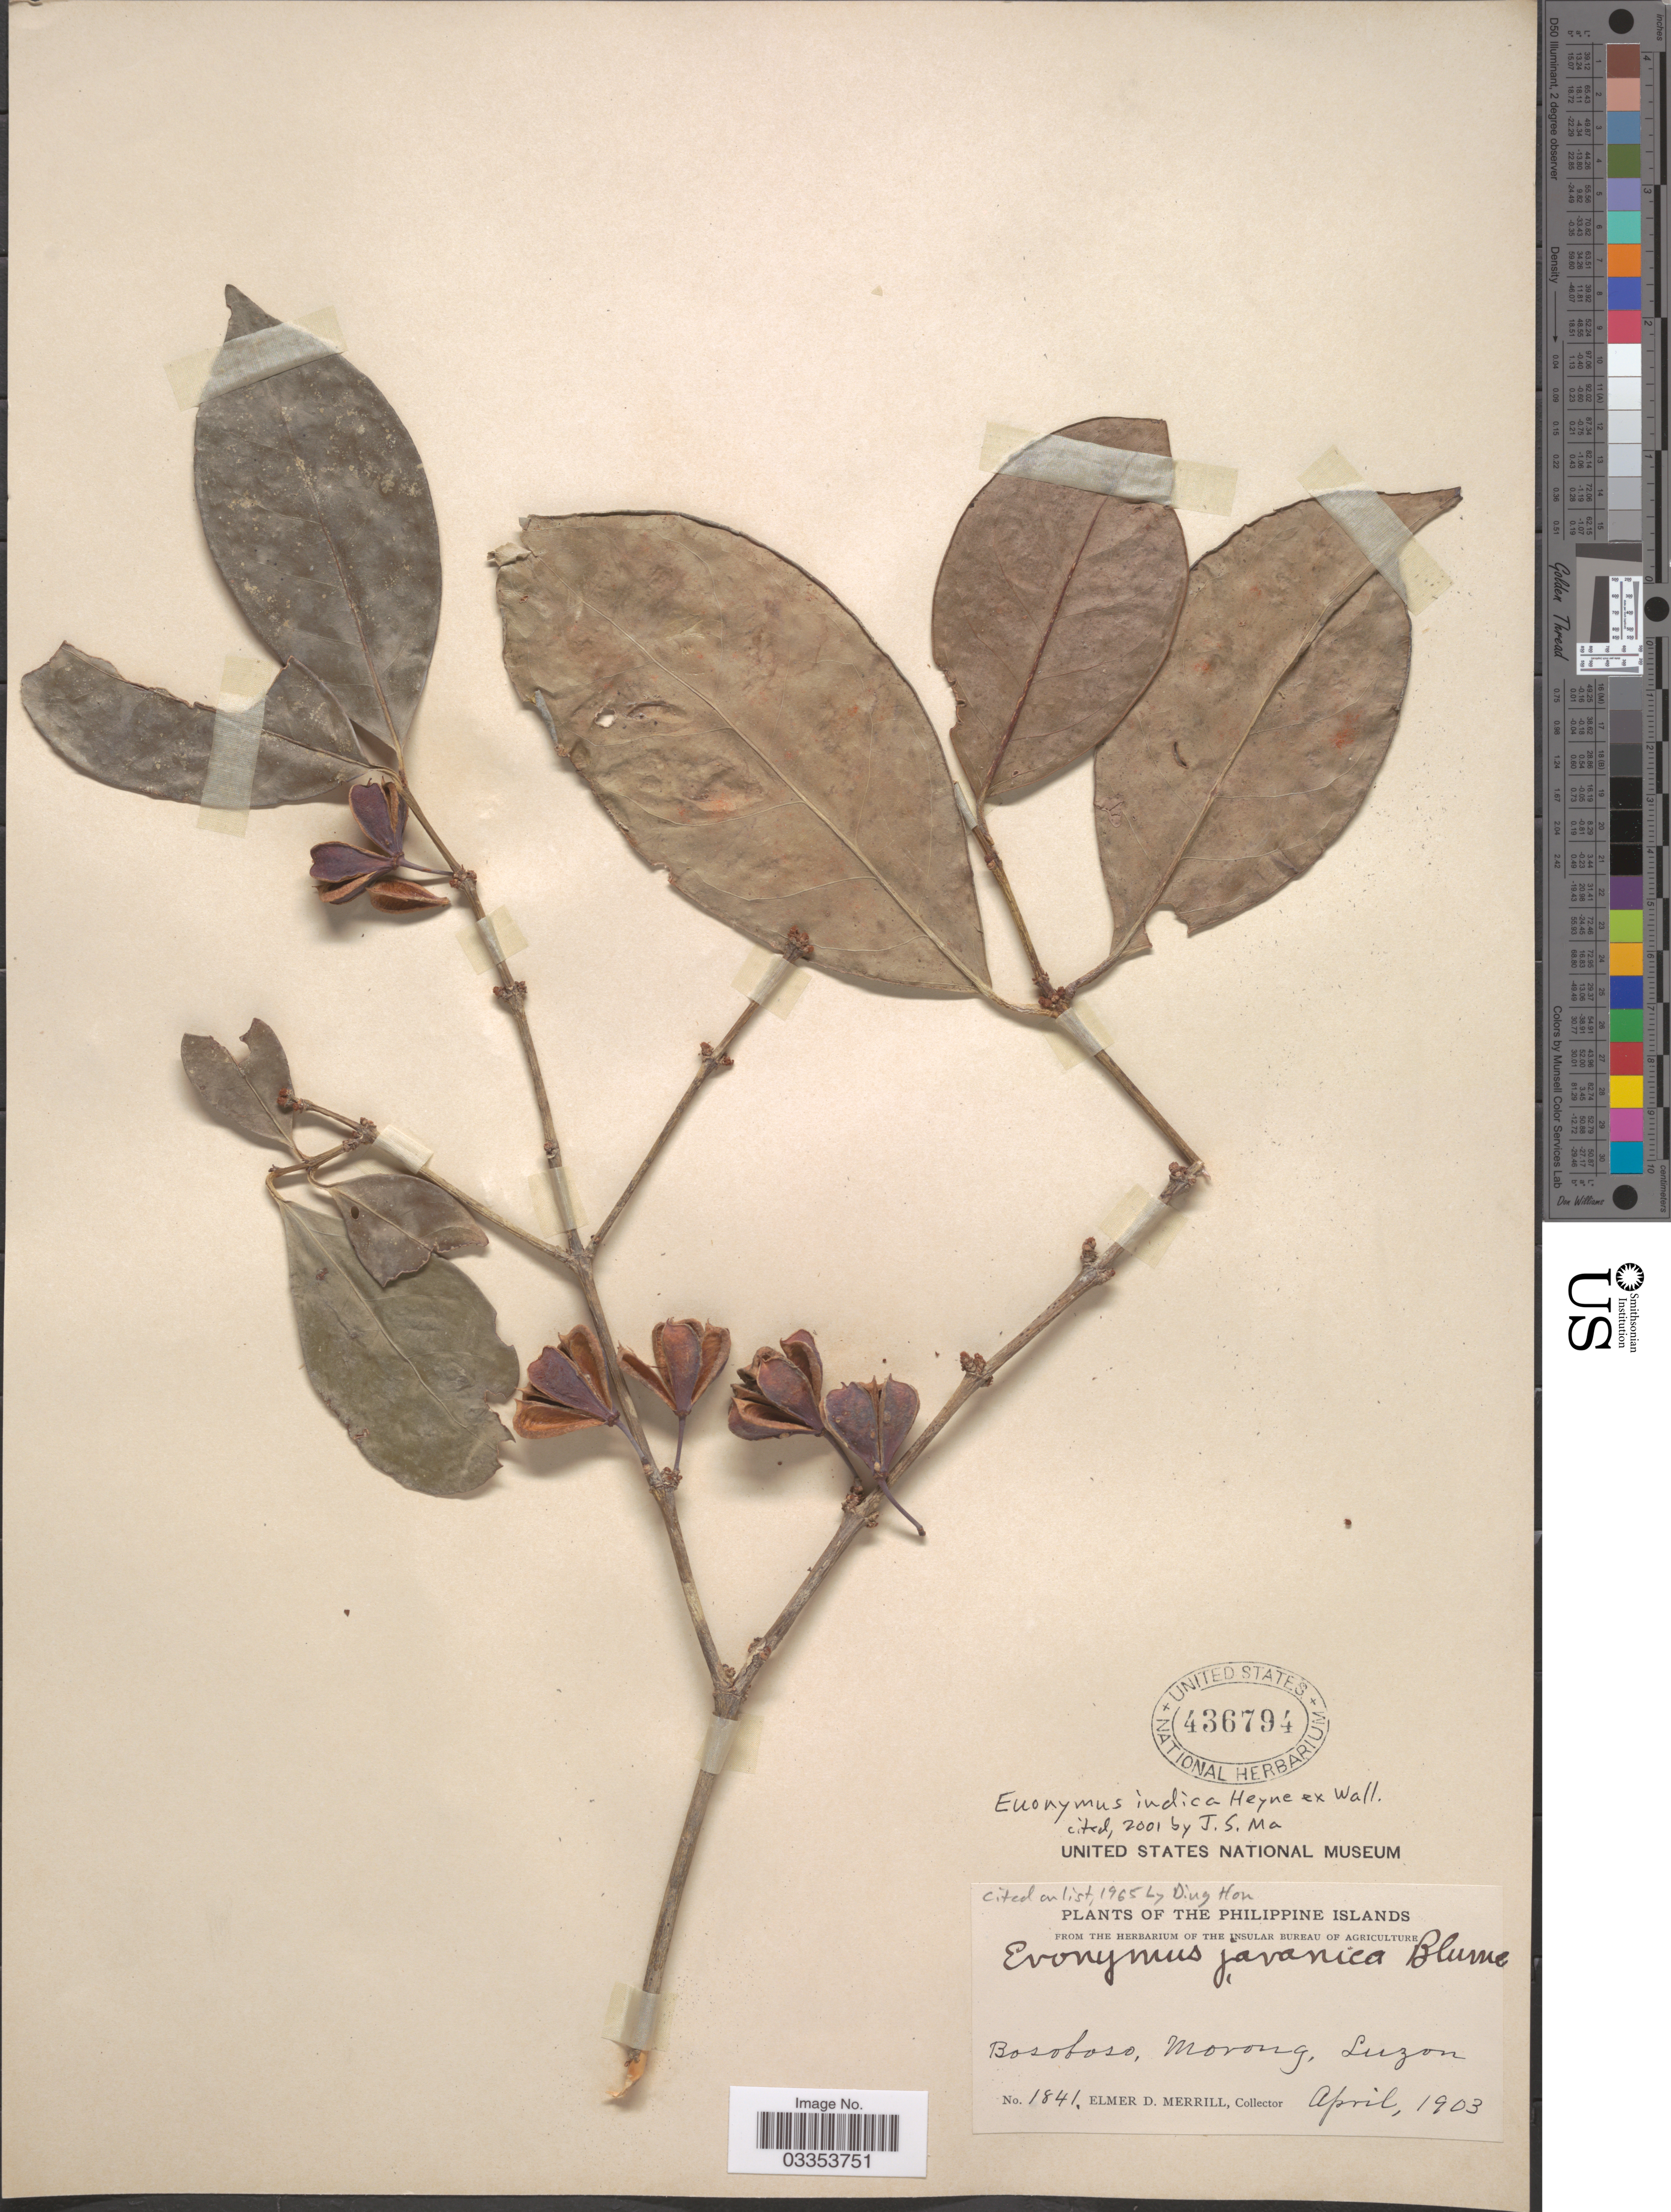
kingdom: Plantae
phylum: Tracheophyta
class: Magnoliopsida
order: Celastrales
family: Celastraceae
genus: Euonymus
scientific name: Euonymus indicus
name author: B. Heyne ex Wall.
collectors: E. D. Merrill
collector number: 1841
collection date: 1903-04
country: Philippines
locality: The Philippine Islands. Bosoboso, Morong, Luzon.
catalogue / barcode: US 436794